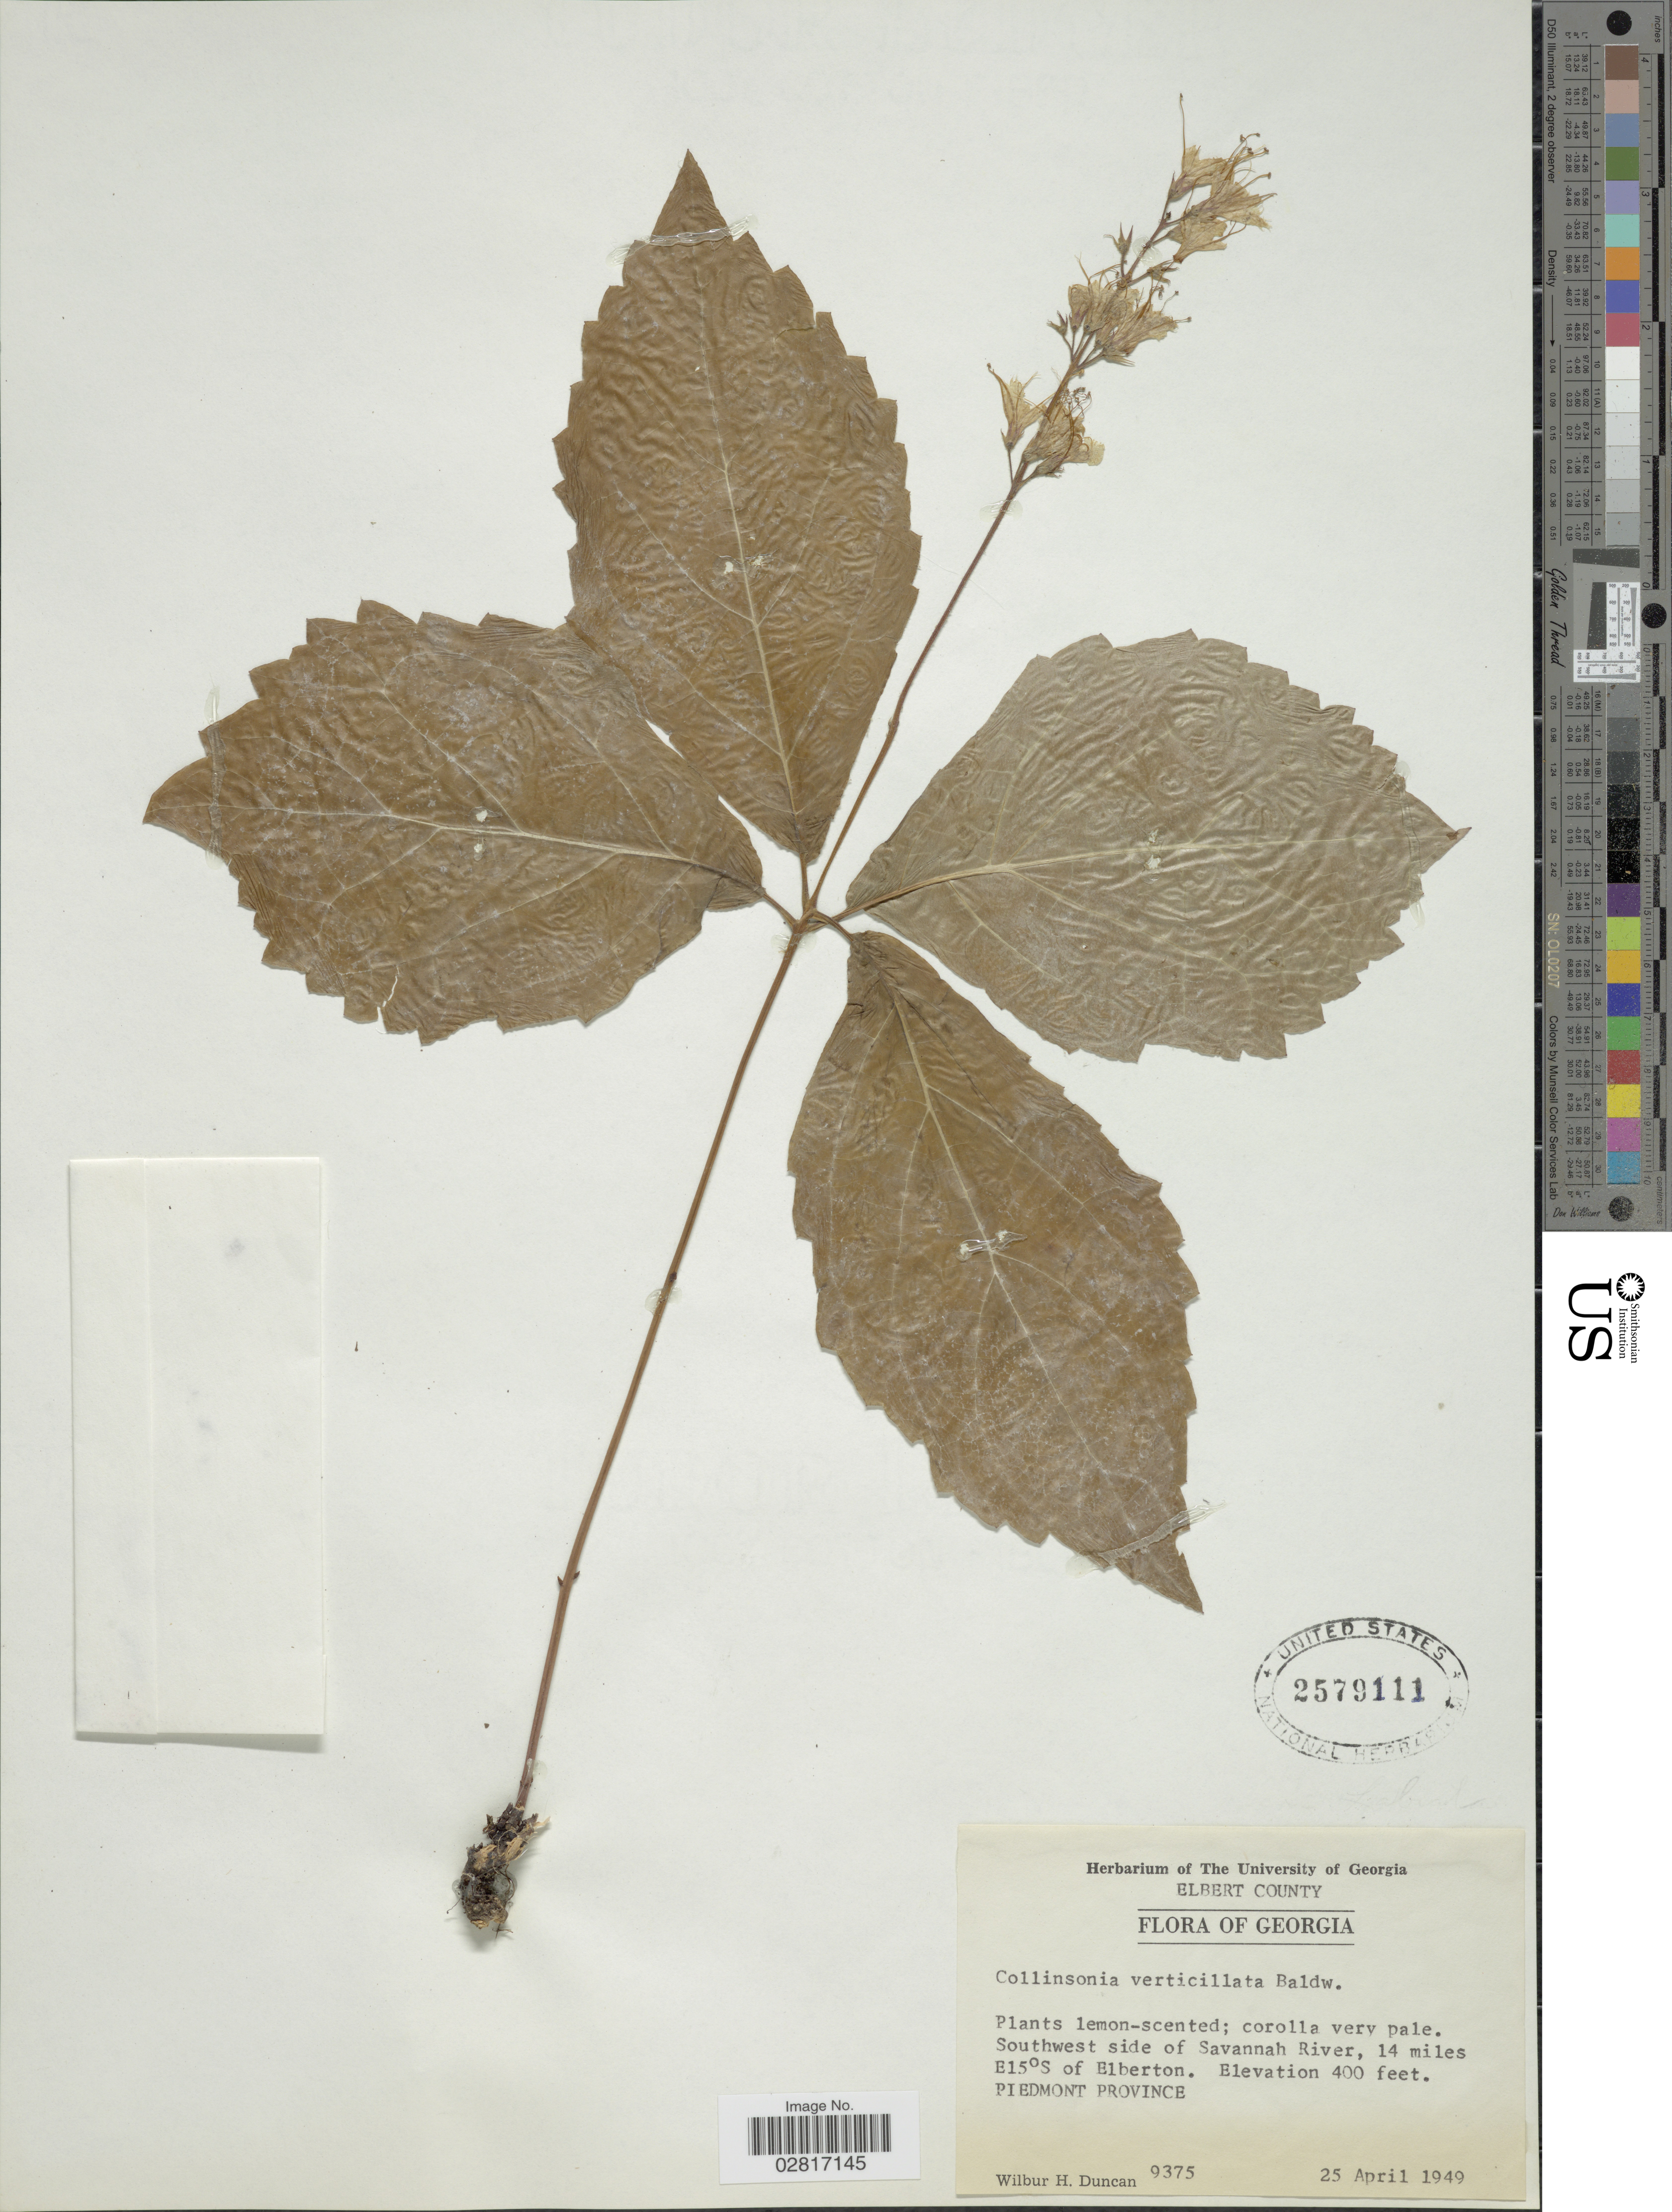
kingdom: Plantae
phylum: Tracheophyta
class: Magnoliopsida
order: Lamiales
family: Lamiaceae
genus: Collinsonia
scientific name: Collinsonia verticillata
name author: Baldwin ex Elliott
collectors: W. H. Duncan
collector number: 9375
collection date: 1949-04-25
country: United States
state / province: Georgia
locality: Elbert County, Southwest side of Savannah River, 14 miles E15°S of Elberton, Piedmont Province.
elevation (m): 122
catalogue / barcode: US 2579111